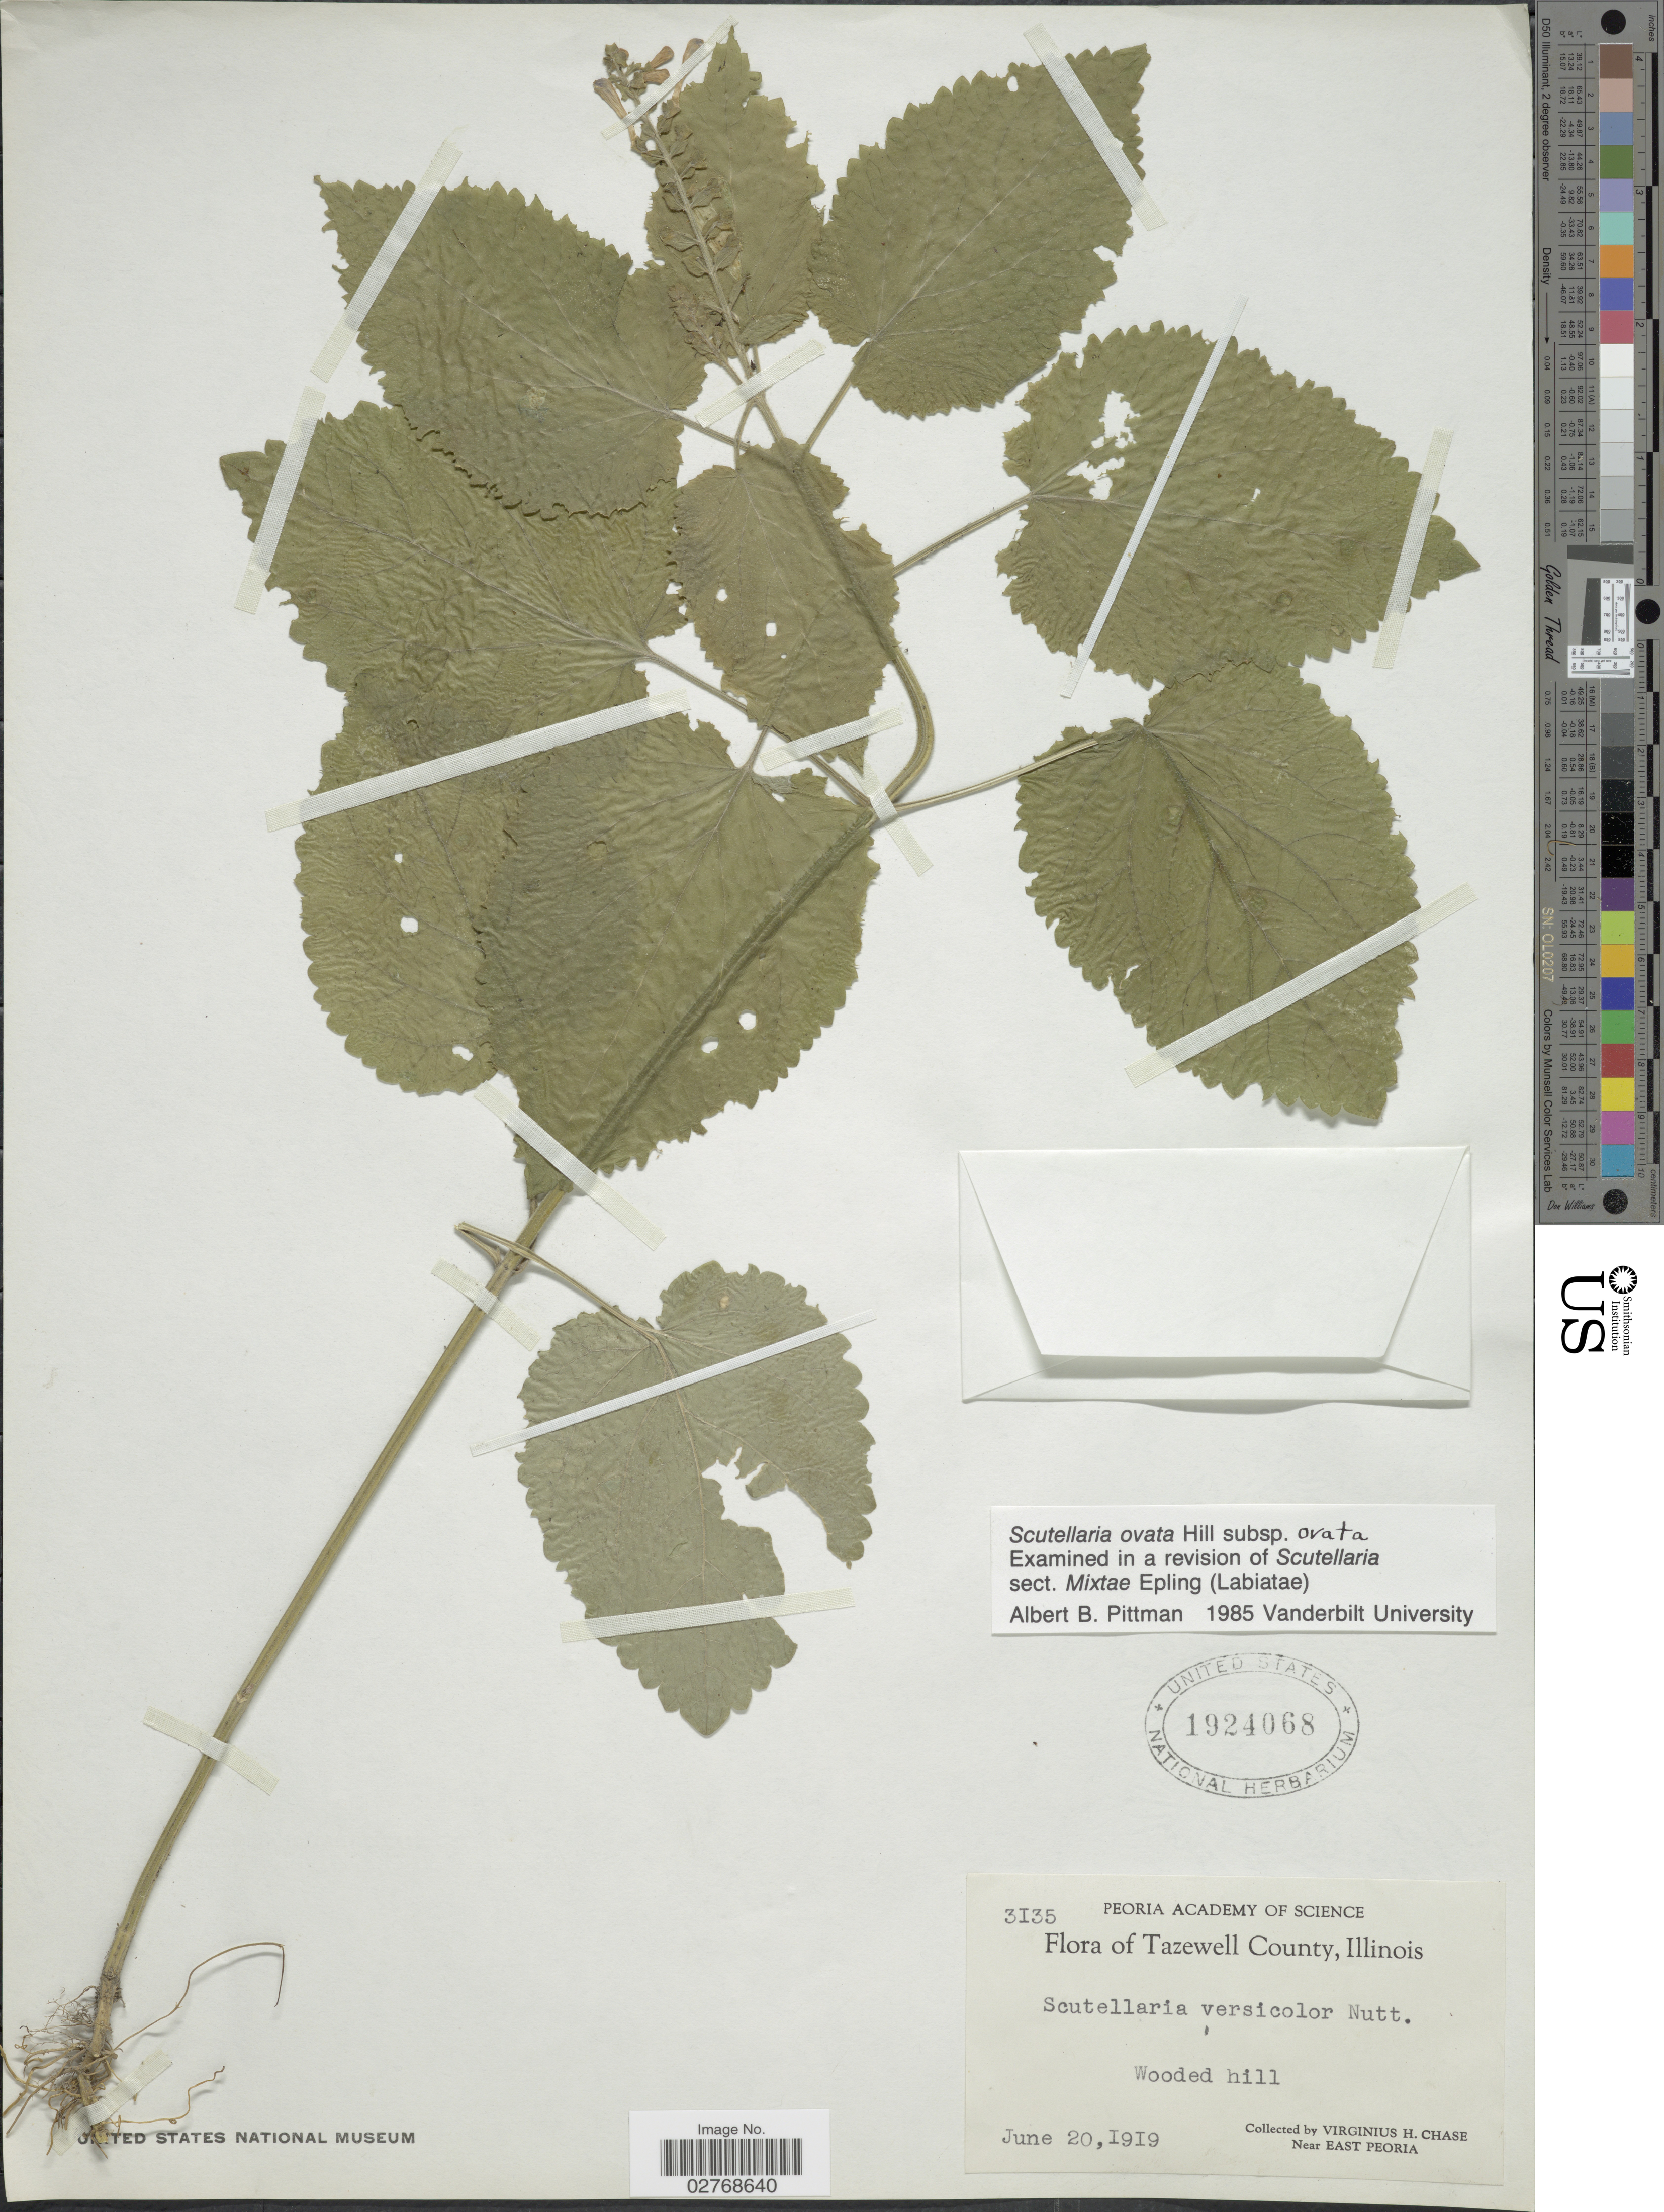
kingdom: Plantae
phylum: Tracheophyta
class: Magnoliopsida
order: Lamiales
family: Lamiaceae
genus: Scutellaria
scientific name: Scutellaria ovata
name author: Hill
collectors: V. H. Chase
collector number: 3135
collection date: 1919-06-20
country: United States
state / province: Illinois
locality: Tazewell County. Near East Peoria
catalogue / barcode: US 1924068